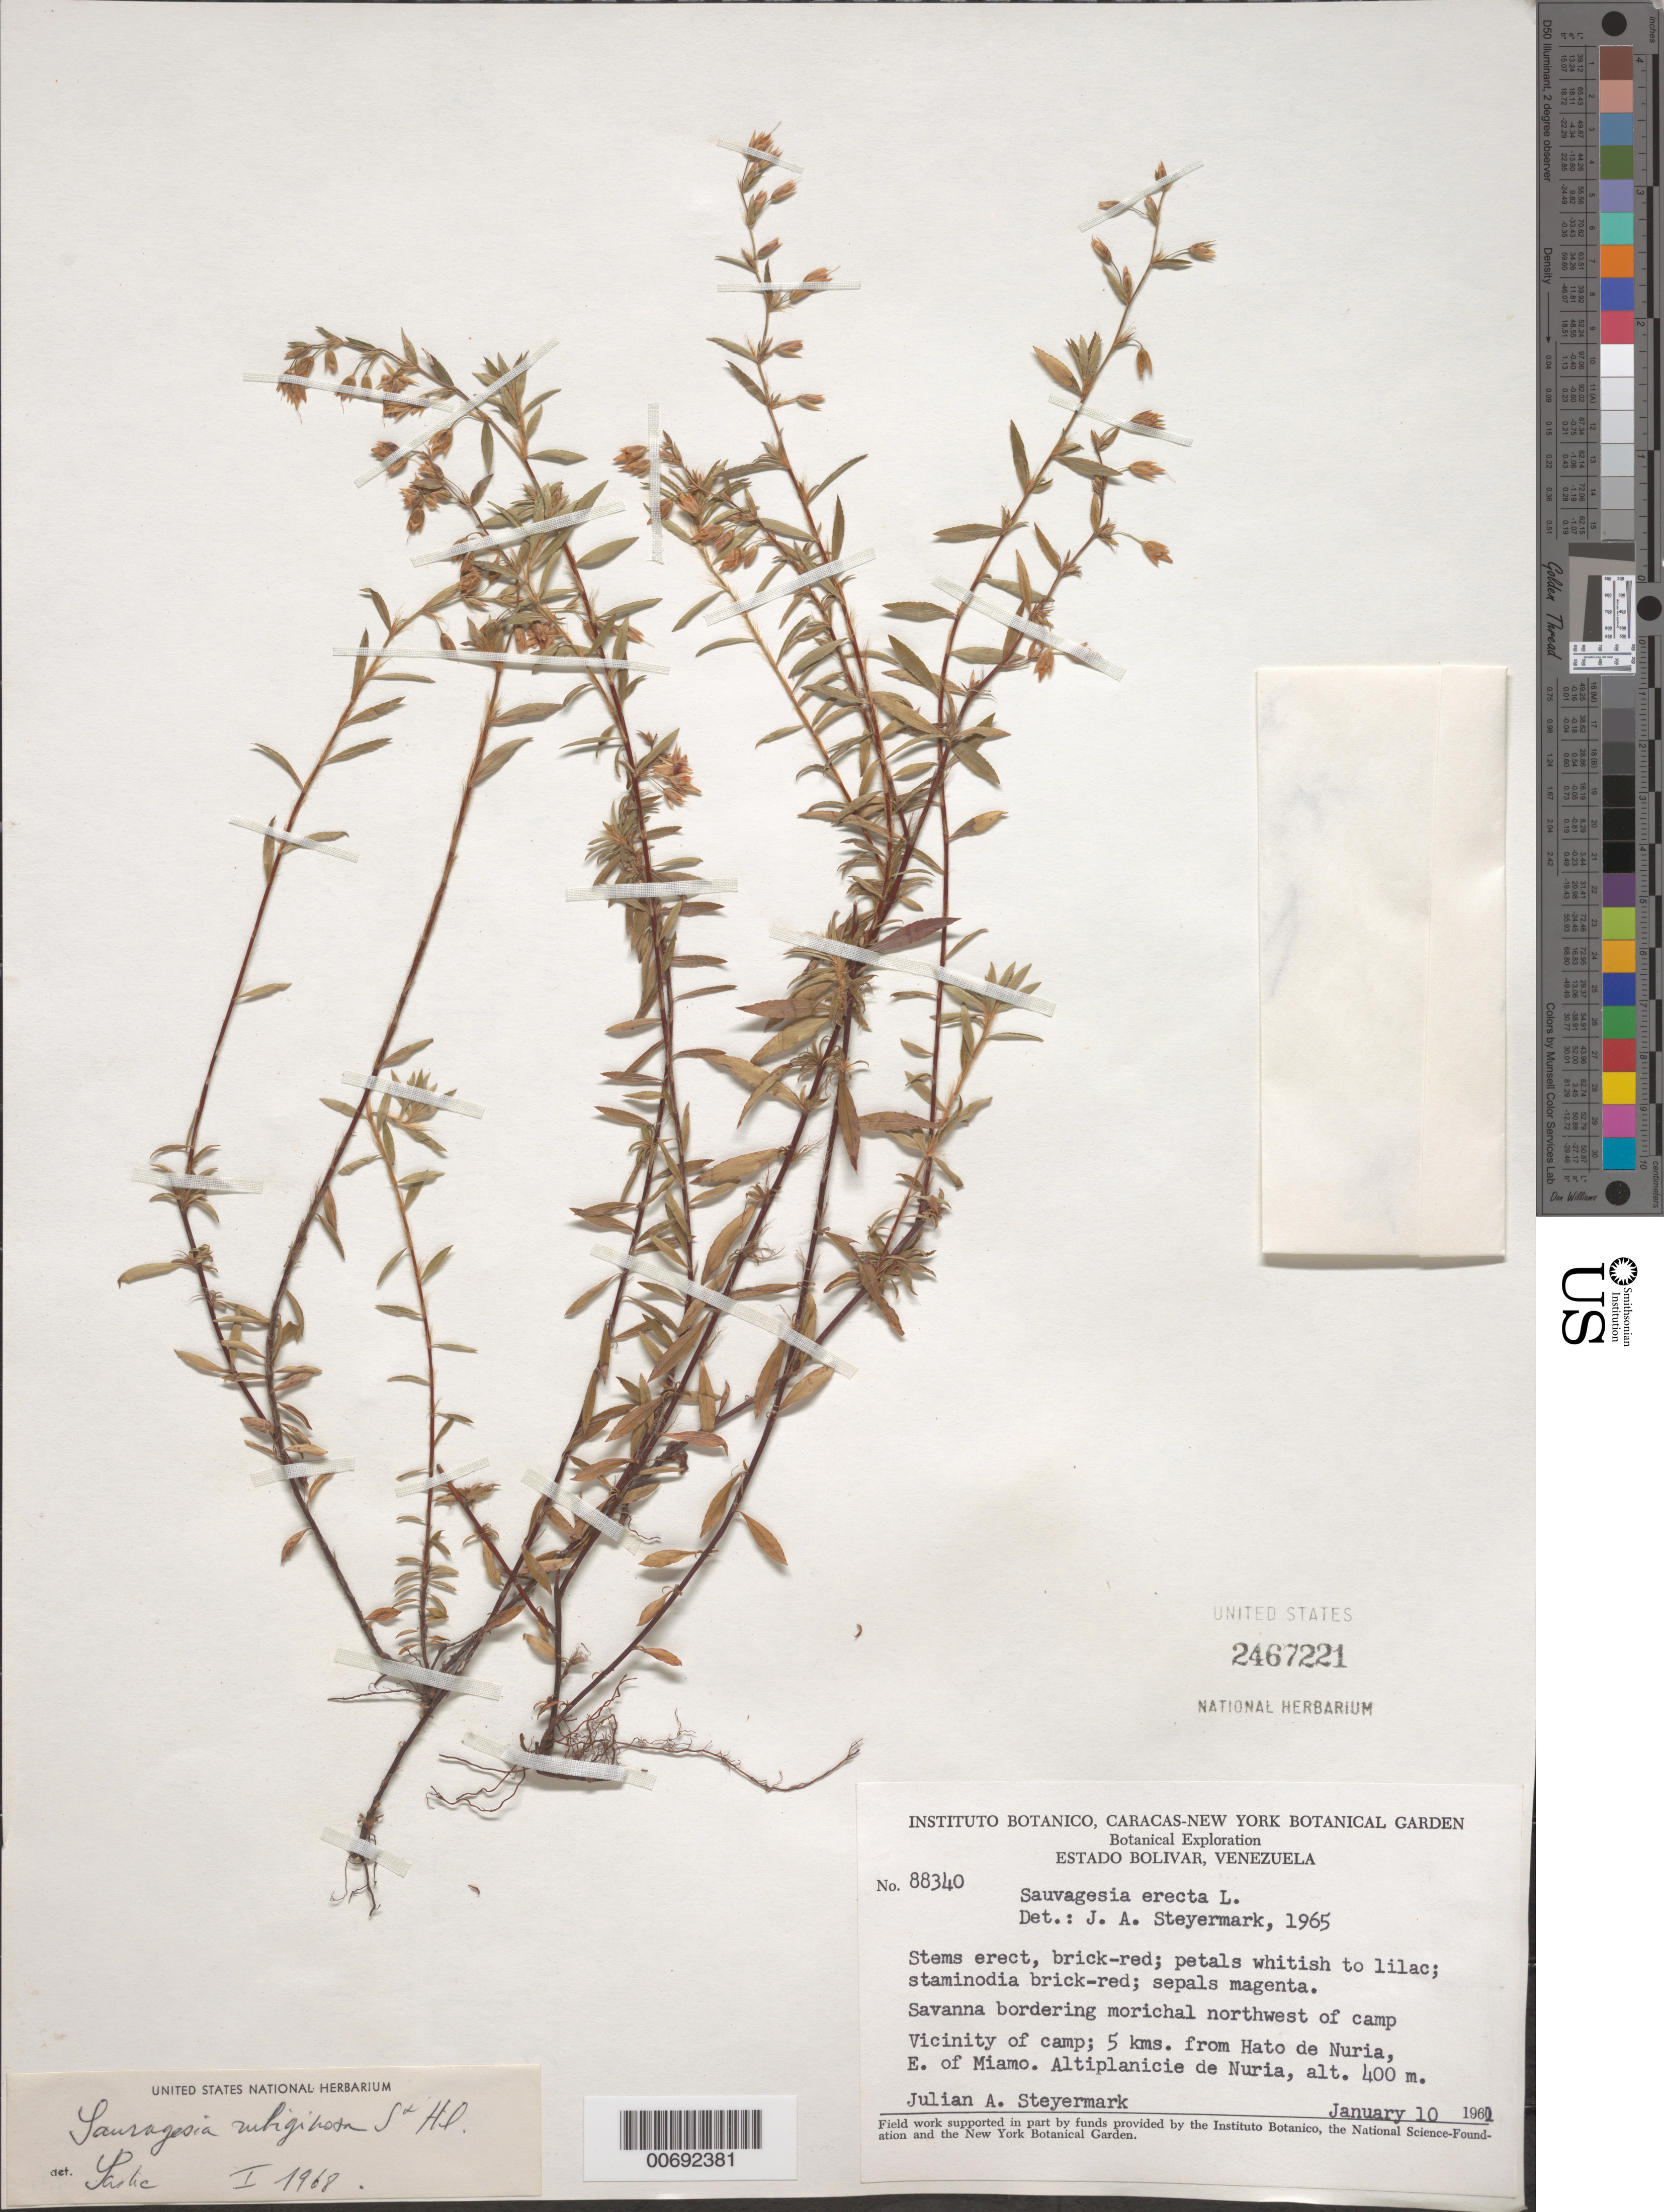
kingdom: Plantae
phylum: Tracheophyta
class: Magnoliopsida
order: Malpighiales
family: Ochnaceae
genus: Sauvagesia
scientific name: Sauvagesia rubiginosa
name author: A. St.-Hil.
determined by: Sastre, C. H. L.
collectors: J. Steyermark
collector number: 88340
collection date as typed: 10-Jan-61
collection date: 1961-01-10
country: Venezuela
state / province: Bolívar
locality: Hato de Nuria, 5 km from; E of Miamo, Altiplanicie de Nuria, vic of camp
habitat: Savanna bordering morichal NW of camp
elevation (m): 400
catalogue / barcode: US 2467221